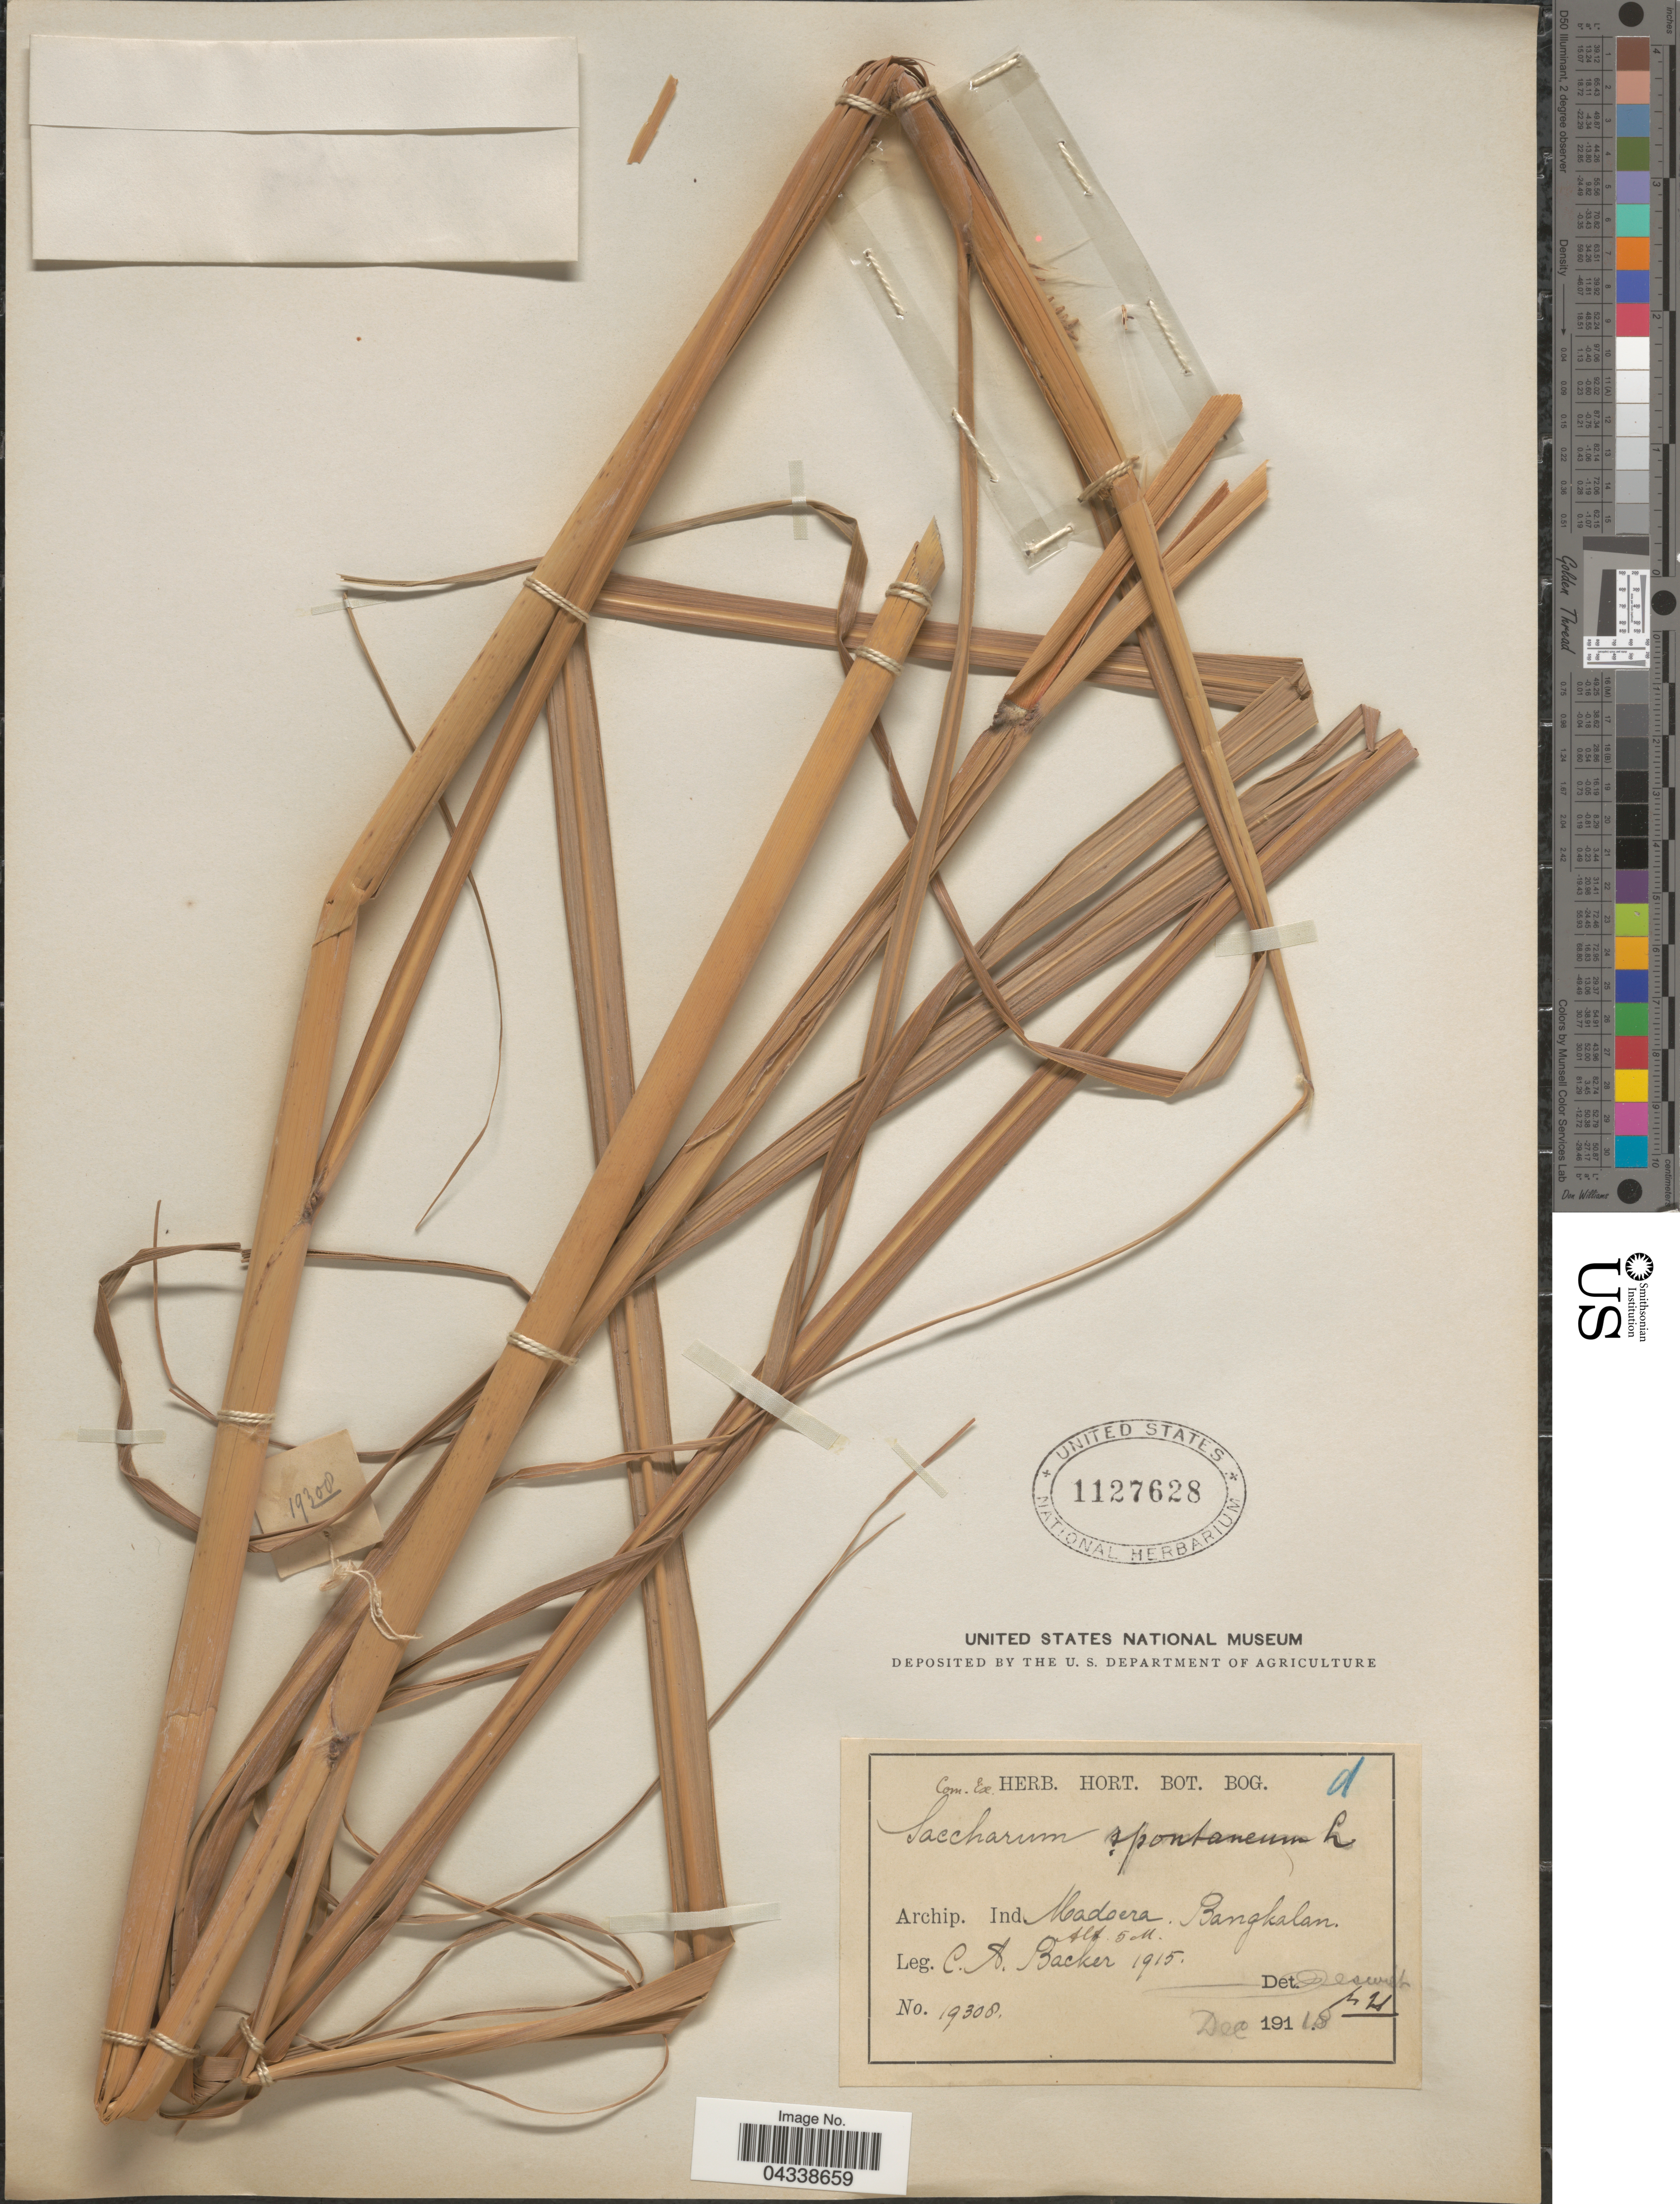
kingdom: Plantae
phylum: Tracheophyta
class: Liliopsida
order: Poales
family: Poaceae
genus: Saccharum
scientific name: Saccharum spontaneum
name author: L.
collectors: C. A. Backer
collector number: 19308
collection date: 1915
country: Indonesia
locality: Archip. Ind. Madoera. Bangkalan.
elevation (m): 5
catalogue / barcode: US 1127628